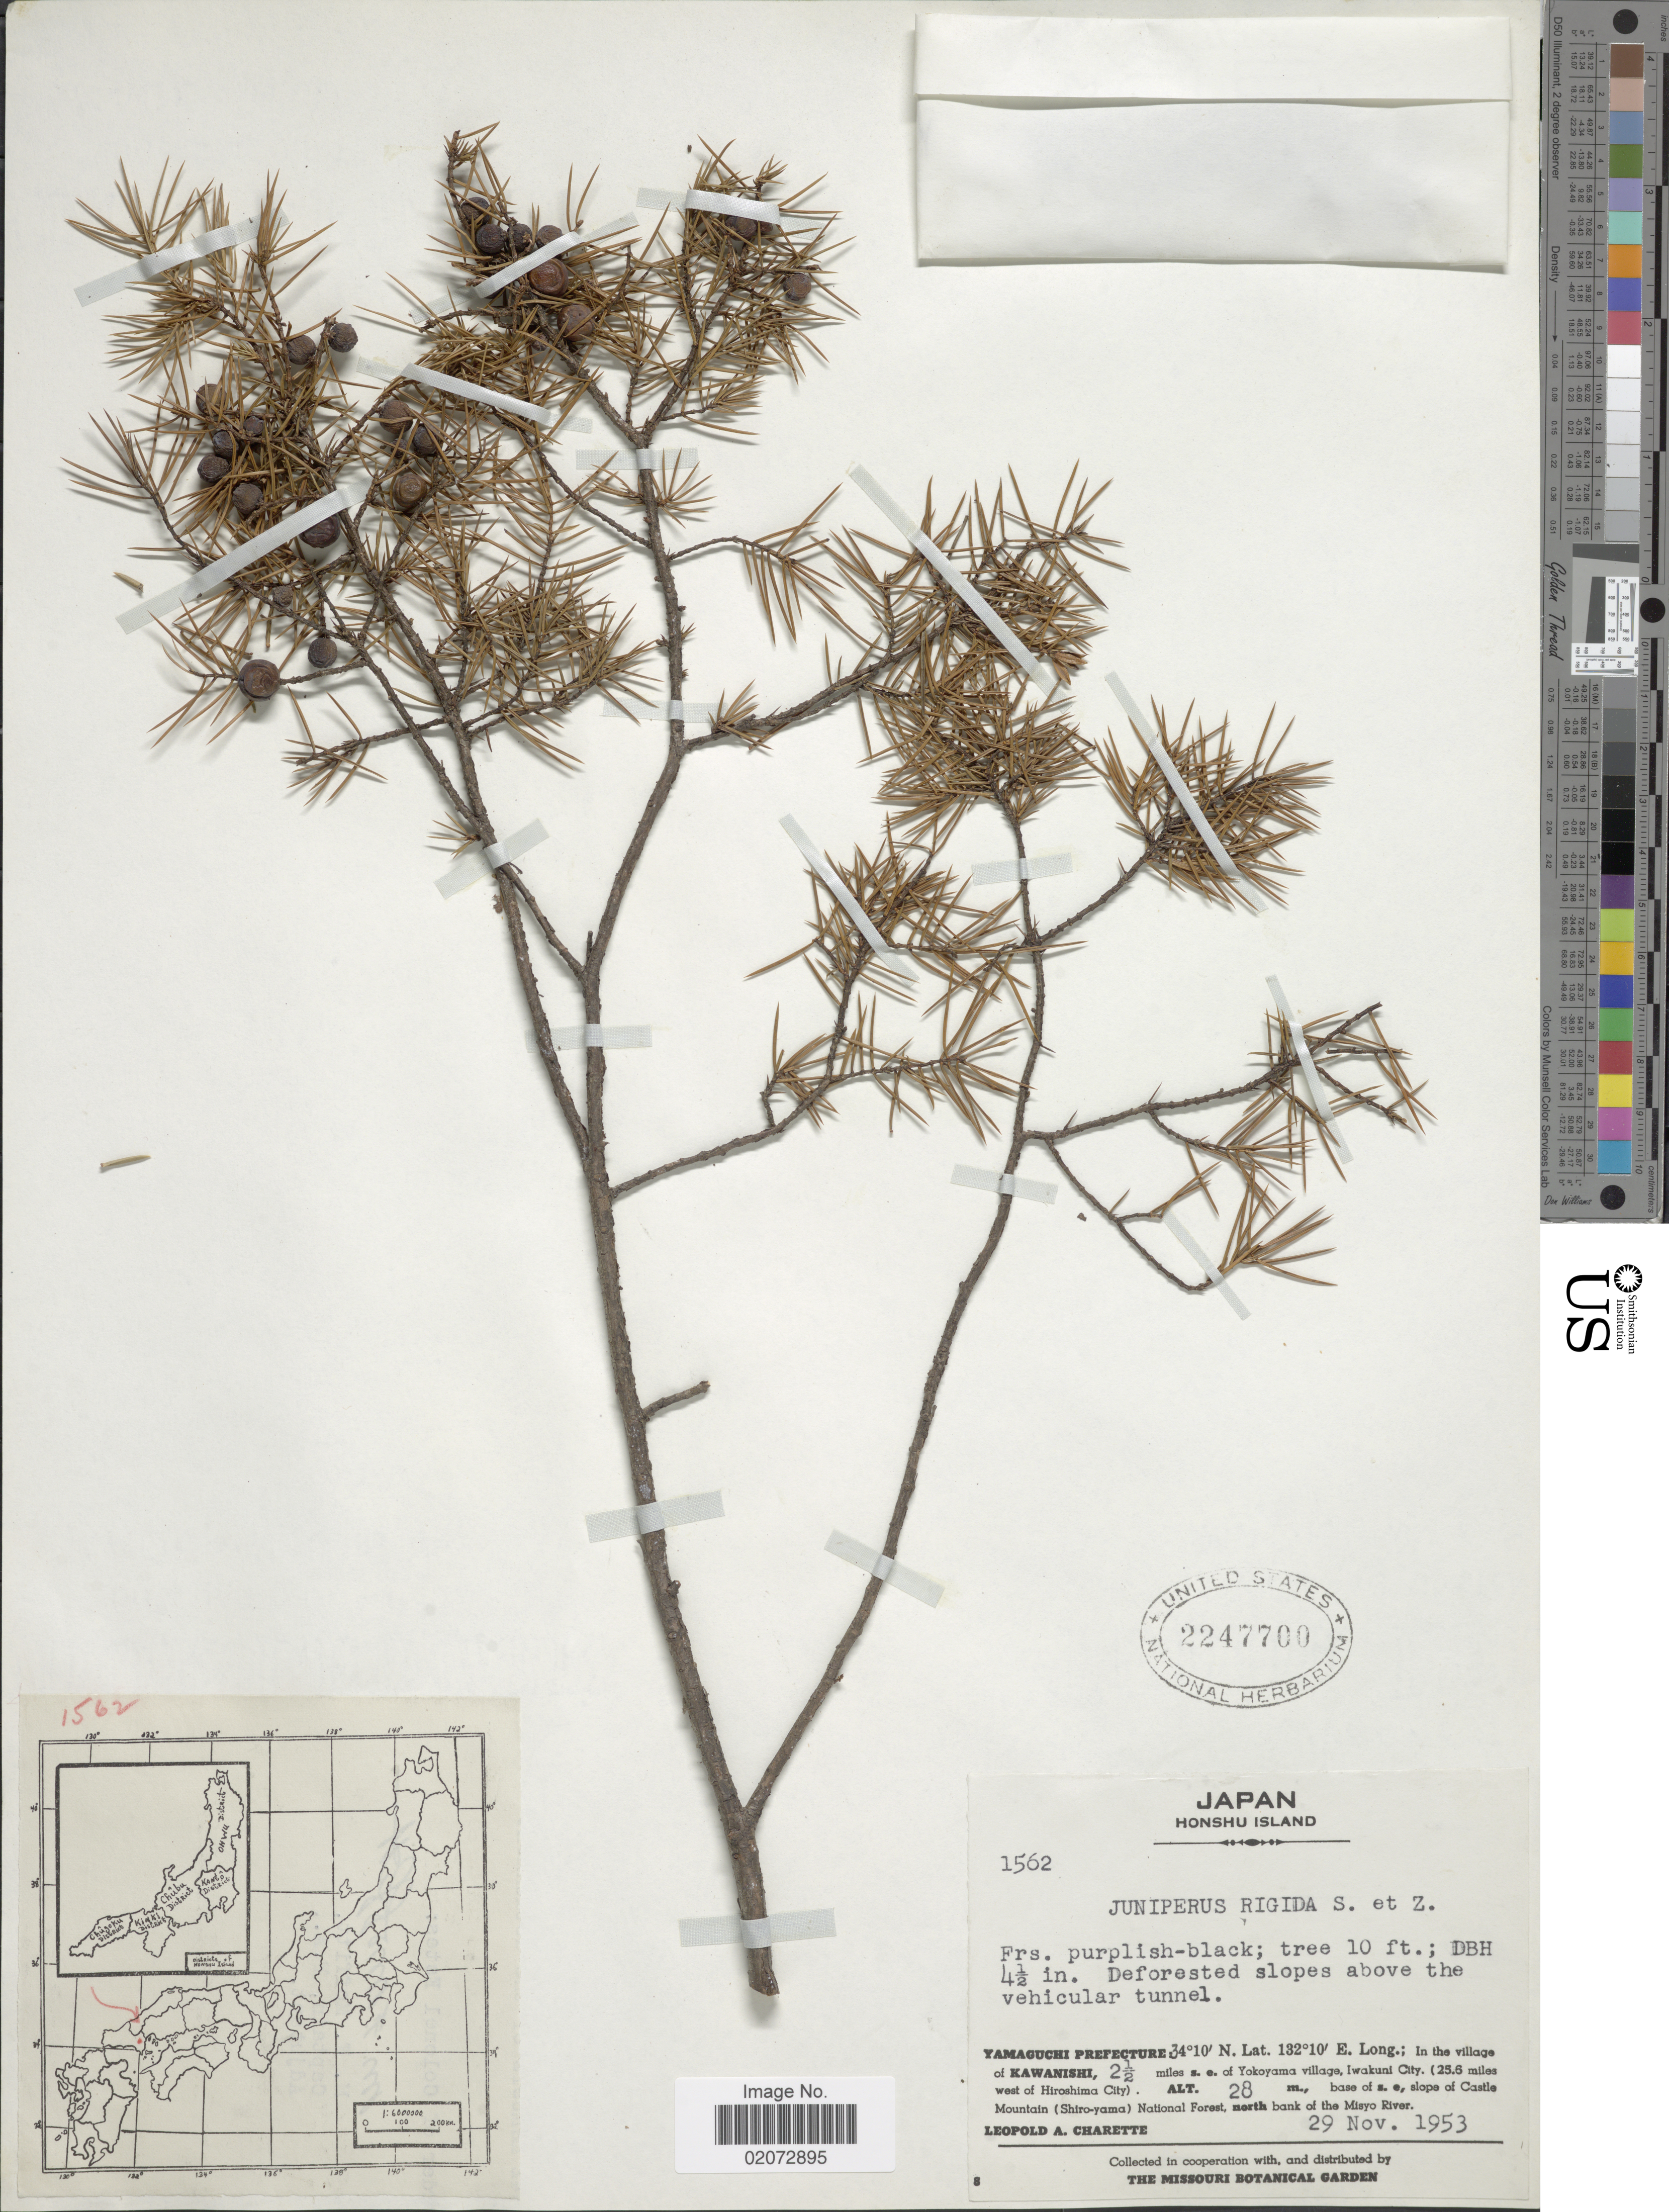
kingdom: Plantae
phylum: Tracheophyta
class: Pinopsida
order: Pinales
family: Cupressaceae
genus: Juniperus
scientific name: Juniperus rigida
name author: Siebold & Zucc.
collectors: L. A. Charette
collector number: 1562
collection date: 1953-11-29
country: Japan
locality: Japan, Honshu Island. Yamaguchi Prefecture; in the village of Kawanishi, 2½ miles s.e.of Yokoyama village, Iwakuni City. (25.6 miles west of Hiroshima City). base of s.e. slope of Castle Mountain (Shiro-yama) National Forest, north bank of the Misyo River.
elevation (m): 28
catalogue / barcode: US 224700